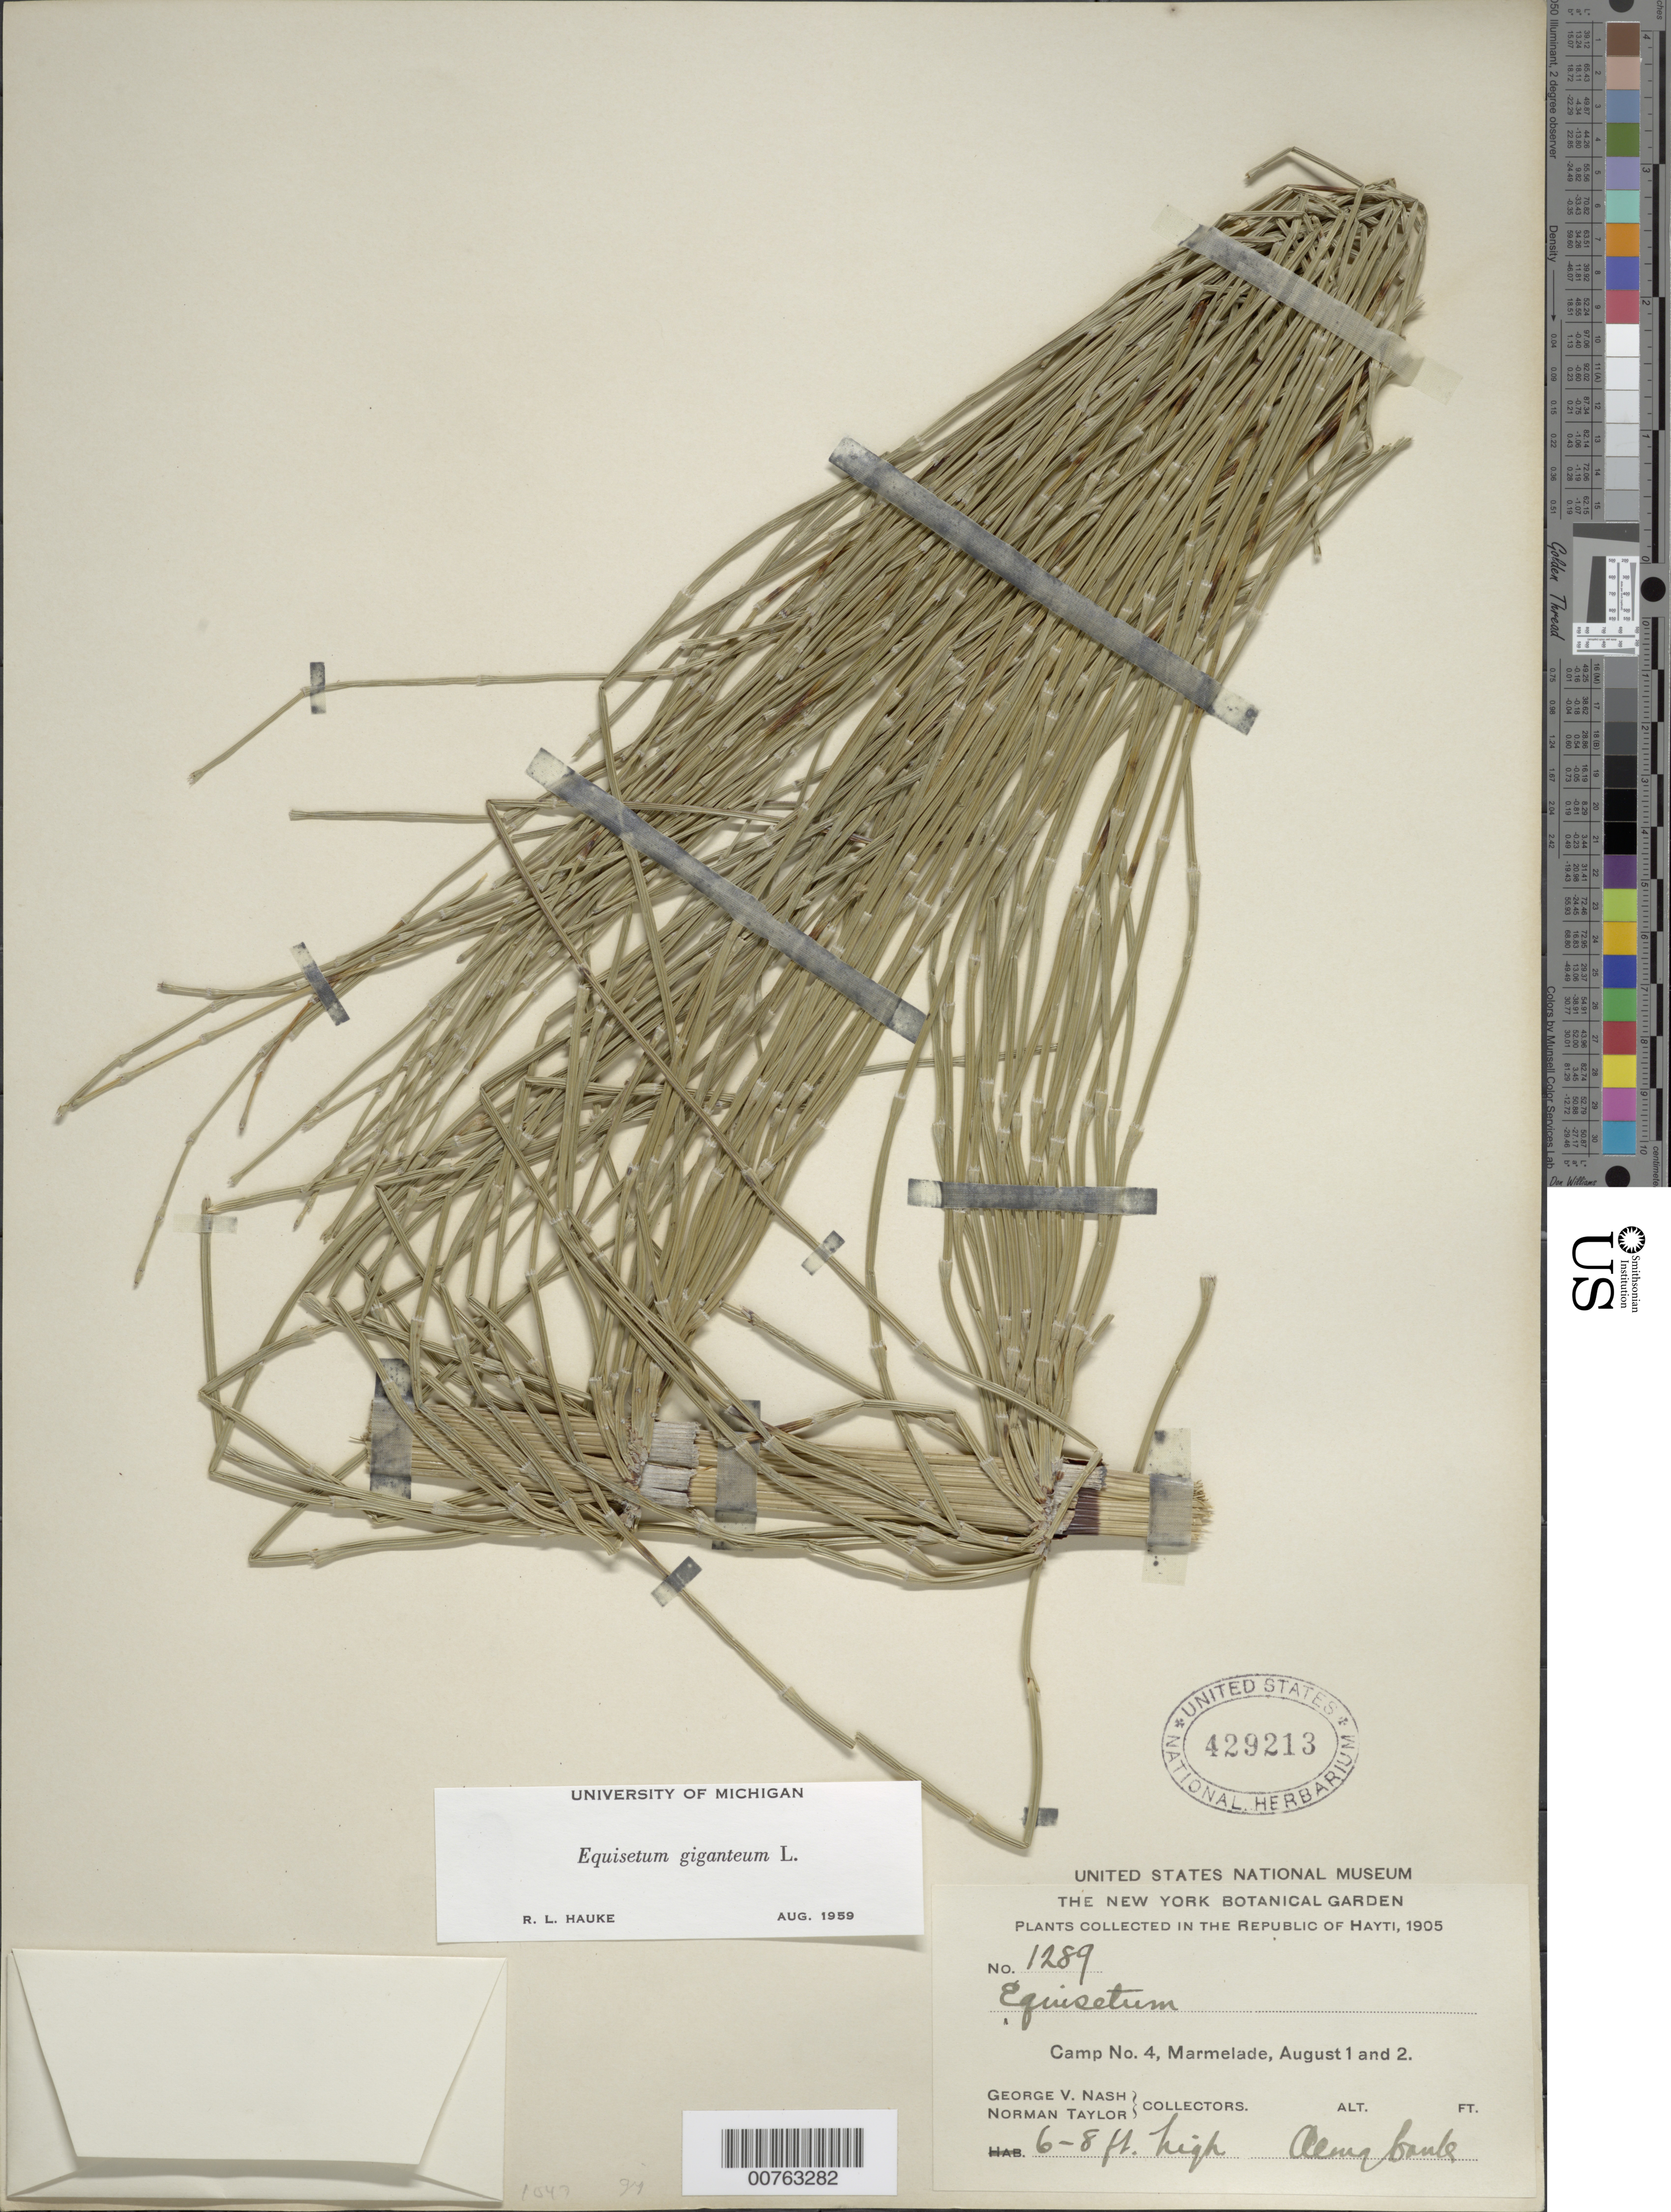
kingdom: Plantae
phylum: Tracheophyta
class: Polypodiopsida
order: Equisetales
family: Equisetaceae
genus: Equisetum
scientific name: Equisetum giganteum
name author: L.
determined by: Hauke, R. L.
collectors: G. V. Nash & N. Taylor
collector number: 1289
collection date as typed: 01 Aug 1905 to 02 Aug 1905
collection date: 1905-08-01/1905-08-02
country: Haiti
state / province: Nord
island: Hispaniola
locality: Camp No. 4, Marmelade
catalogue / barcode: US 429213